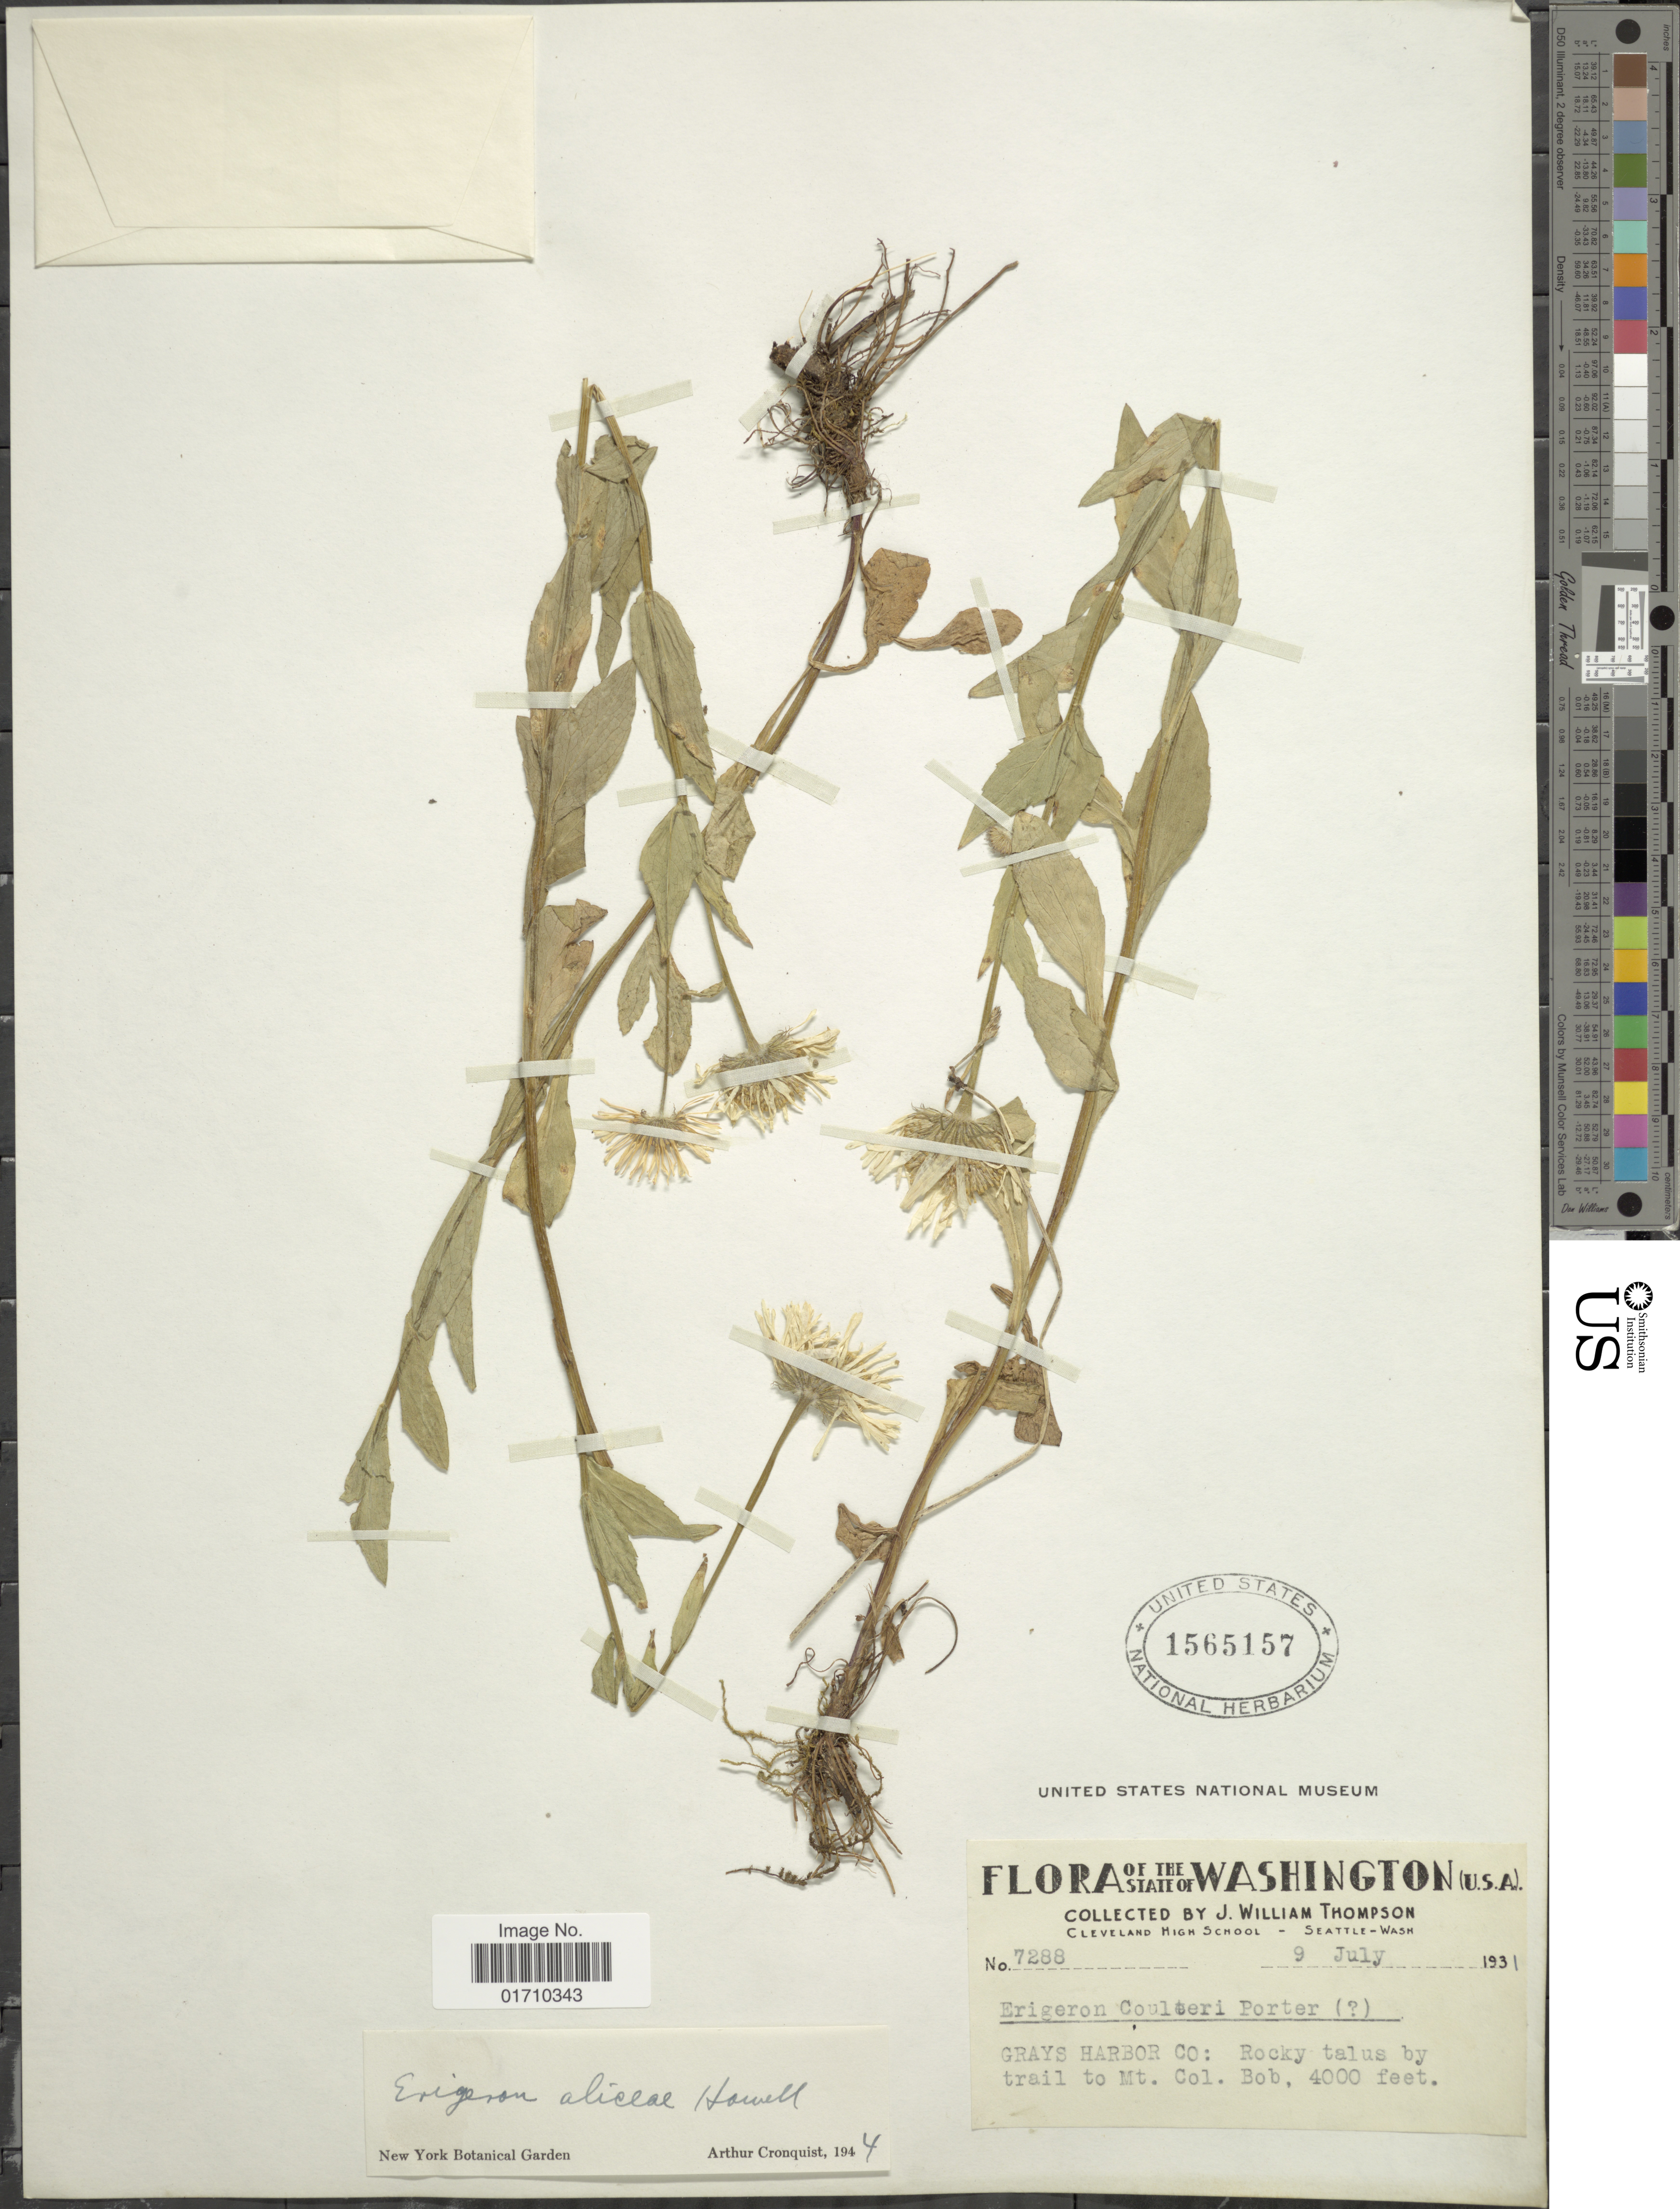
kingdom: Plantae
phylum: Tracheophyta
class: Magnoliopsida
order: Asterales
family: Asteraceae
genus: Erigeron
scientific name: Erigeron aliceae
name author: Howell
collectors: J. W. Thompson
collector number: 7288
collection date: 1931-07-09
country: United States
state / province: Washington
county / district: Grays Harbor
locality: Grays Harbor Co: Rocky talus by trail to Mt Col Bob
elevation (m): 1219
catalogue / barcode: US 1565157